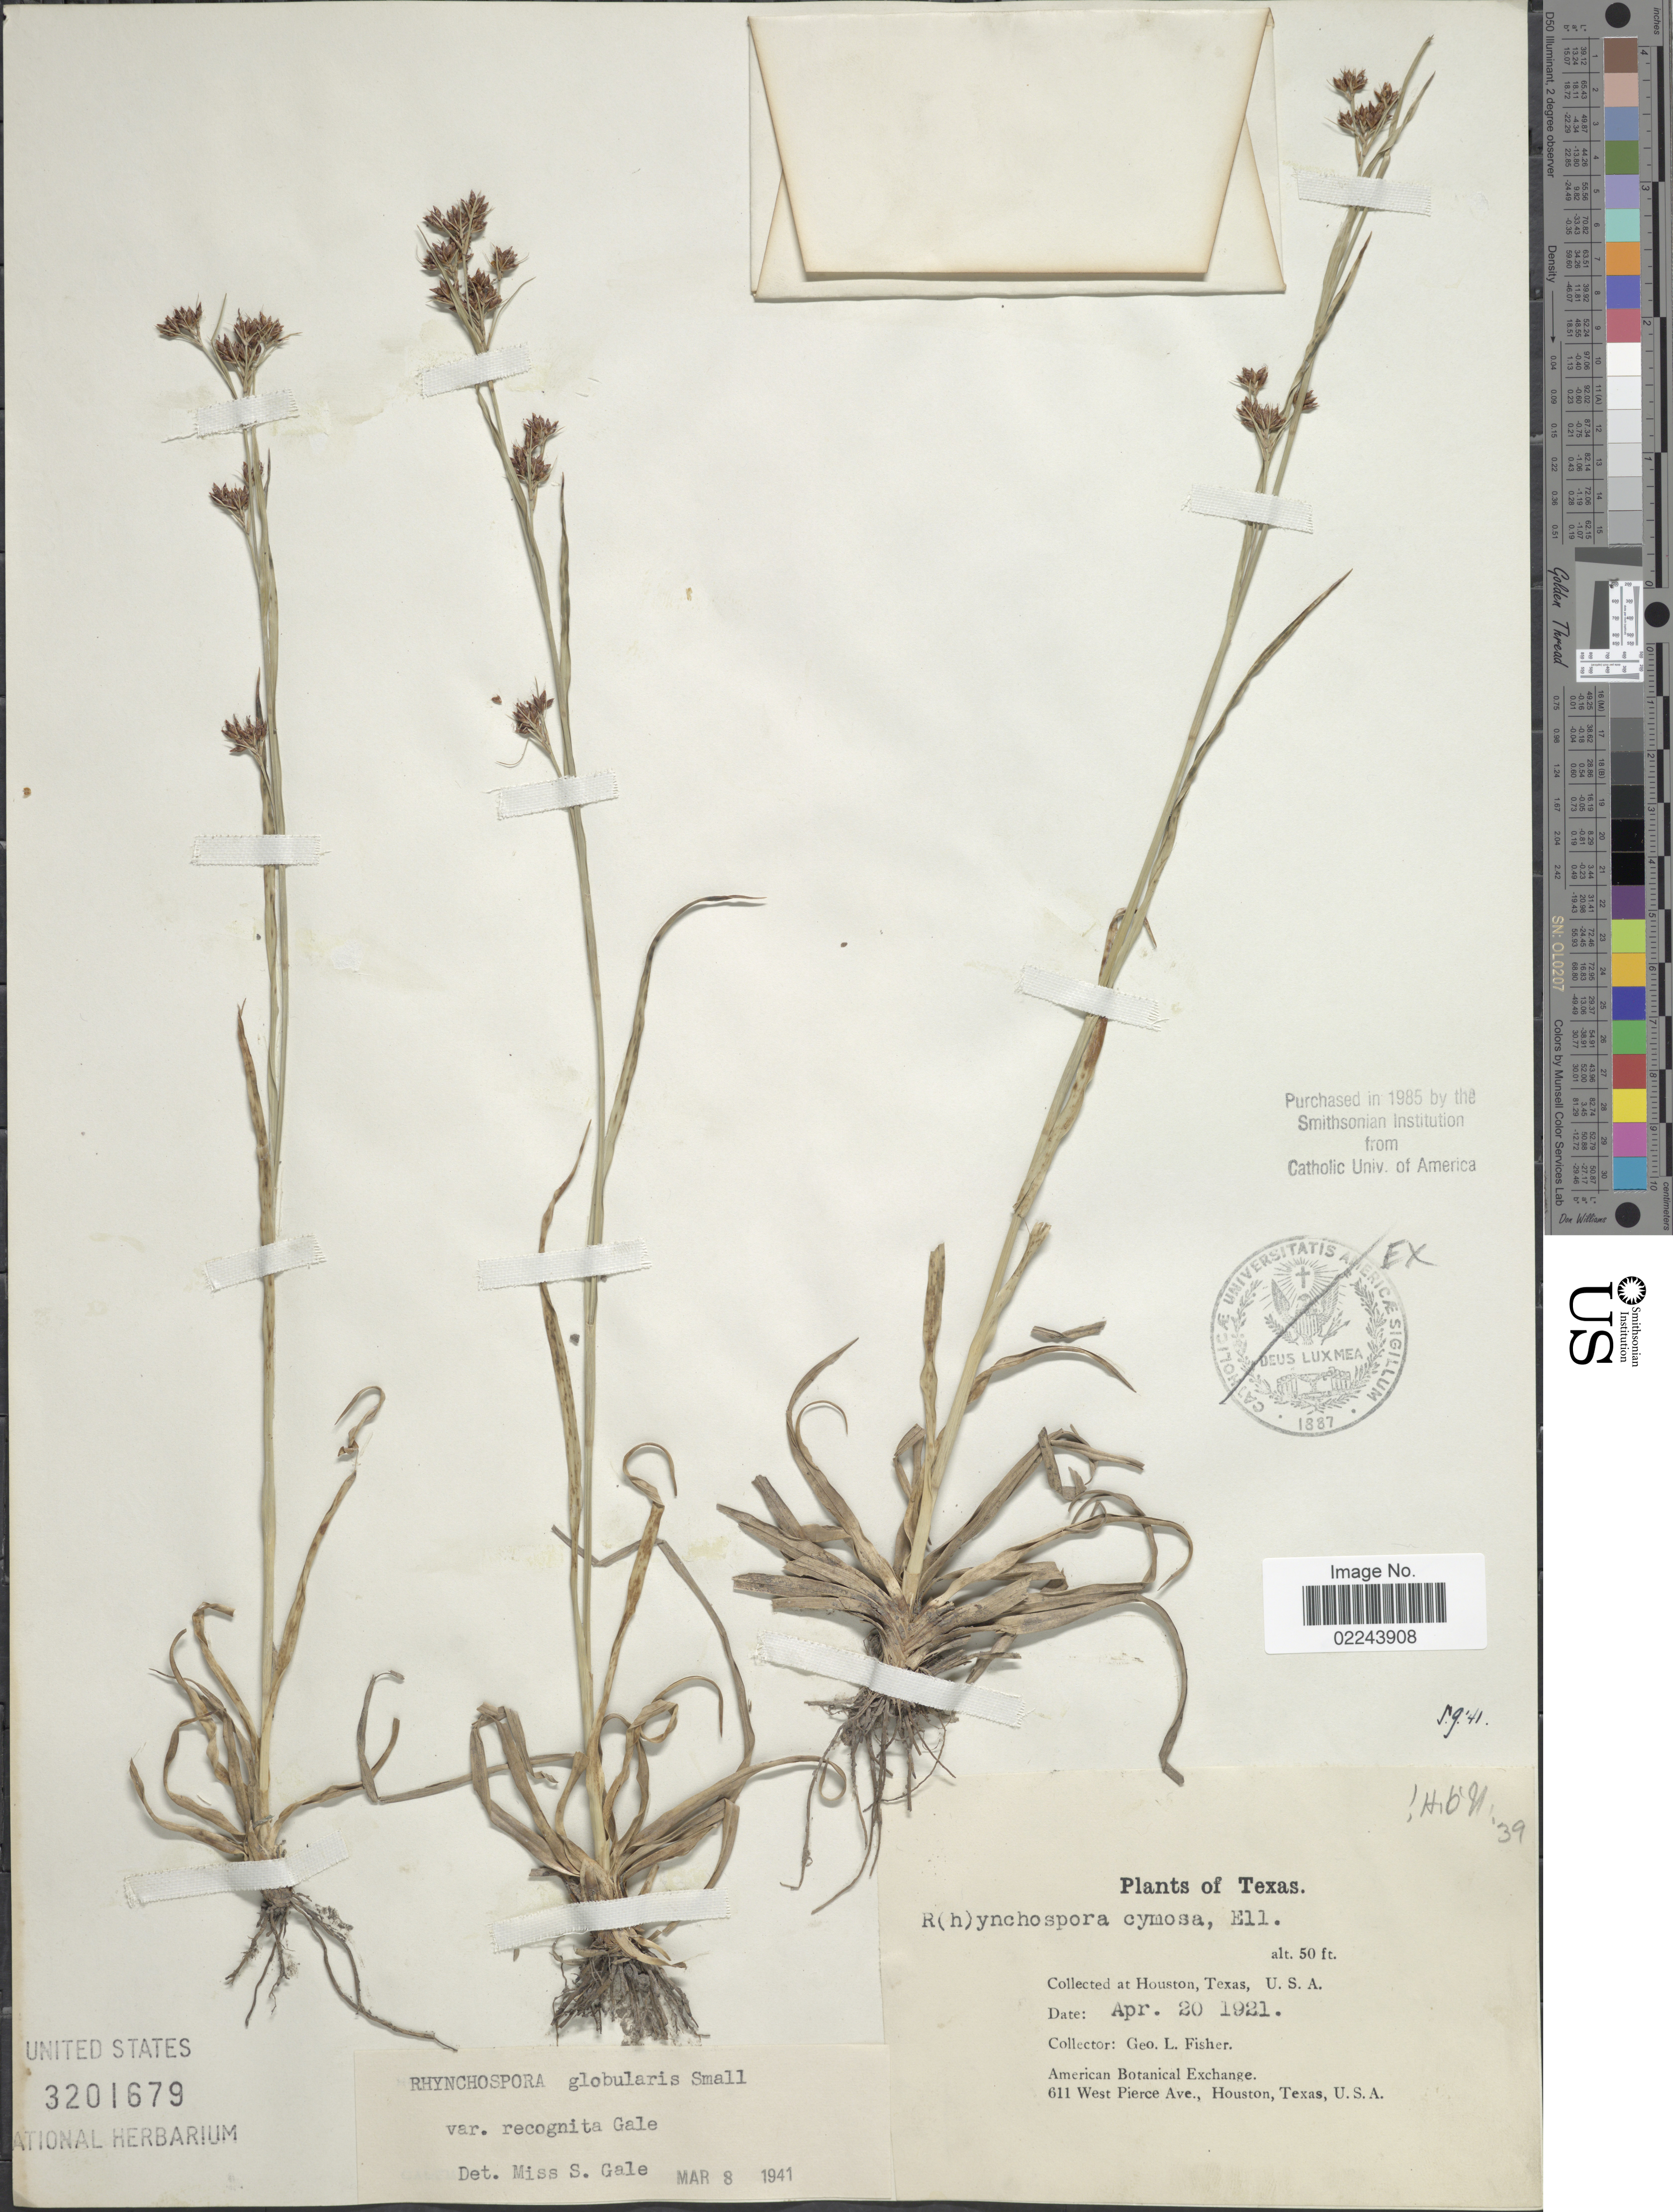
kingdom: Plantae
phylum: Tracheophyta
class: Liliopsida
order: Poales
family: Cyperaceae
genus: Rhynchospora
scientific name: Rhynchospora recognita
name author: (Gale) Kral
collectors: G. L. Fisher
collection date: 1921-04-20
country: United States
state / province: Texas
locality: Houston, U.S.A.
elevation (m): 15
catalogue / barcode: US 3201679